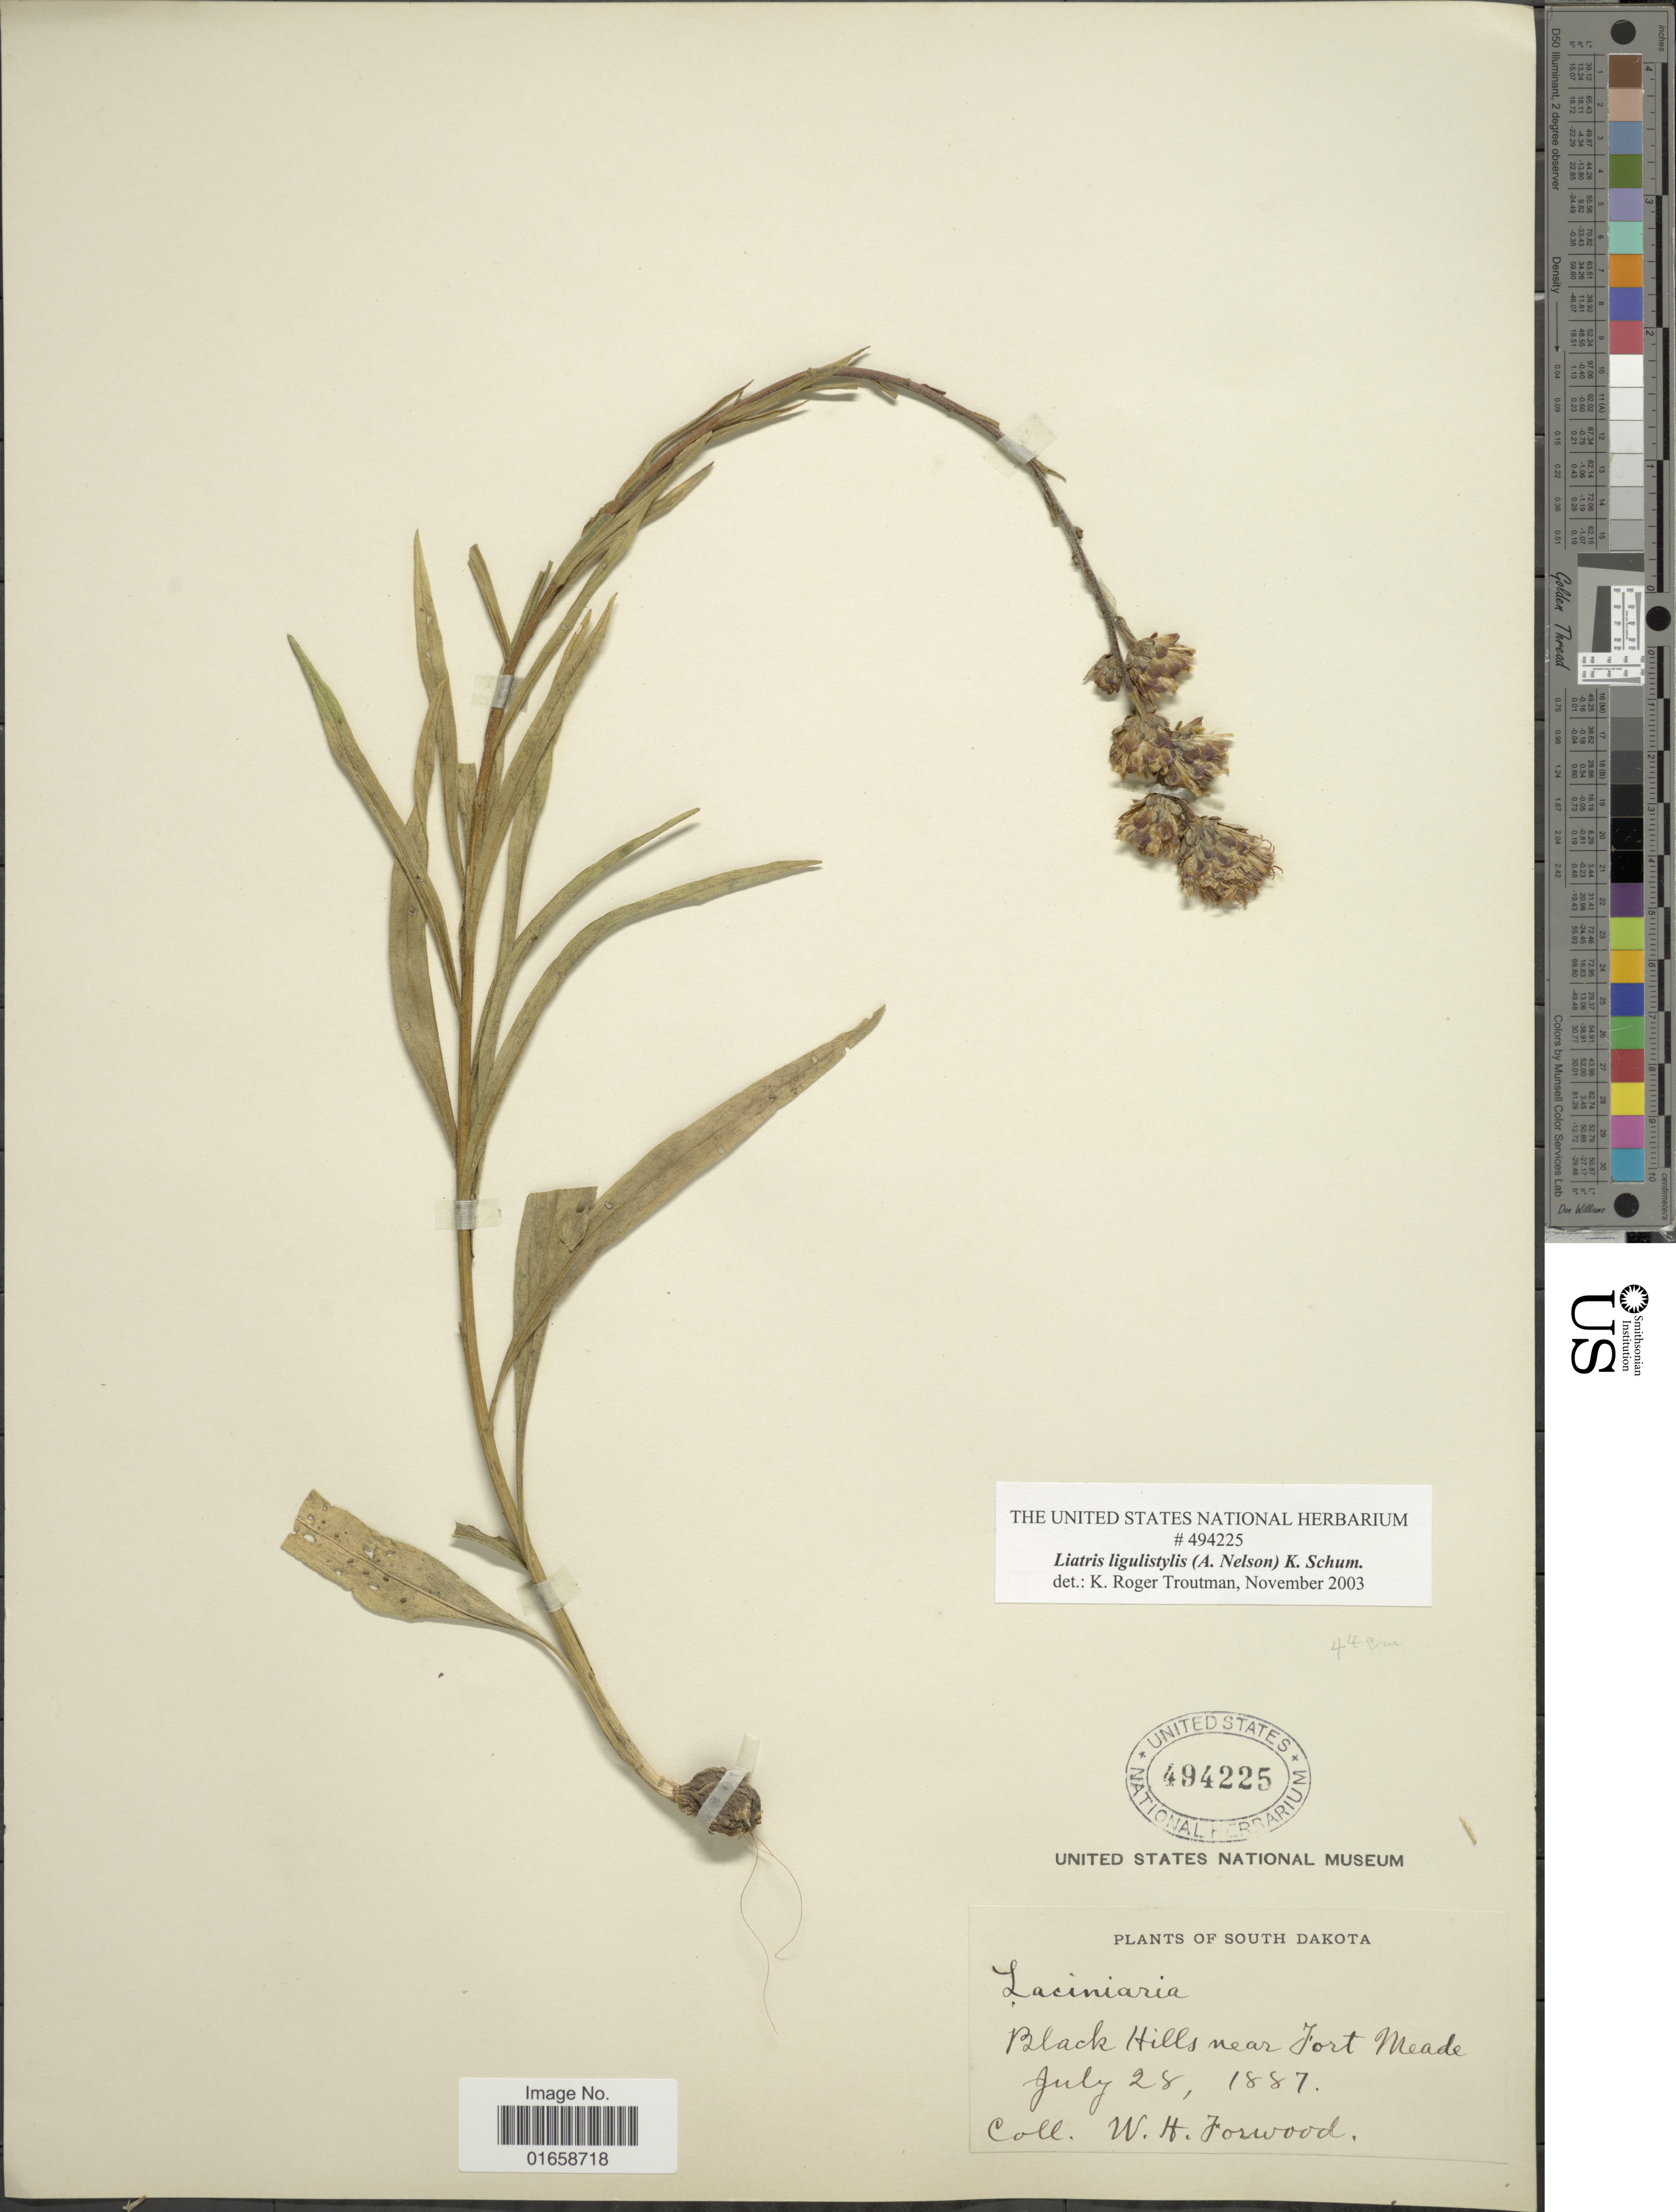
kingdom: Plantae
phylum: Tracheophyta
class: Magnoliopsida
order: Asterales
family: Asteraceae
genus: Liatris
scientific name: Liatris ligulistylis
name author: (A. Nelson) K. Schum.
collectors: W. Forwood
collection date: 1887-07-28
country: United States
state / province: South Dakota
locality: Black Hills near Fort Meade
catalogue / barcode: US 494225